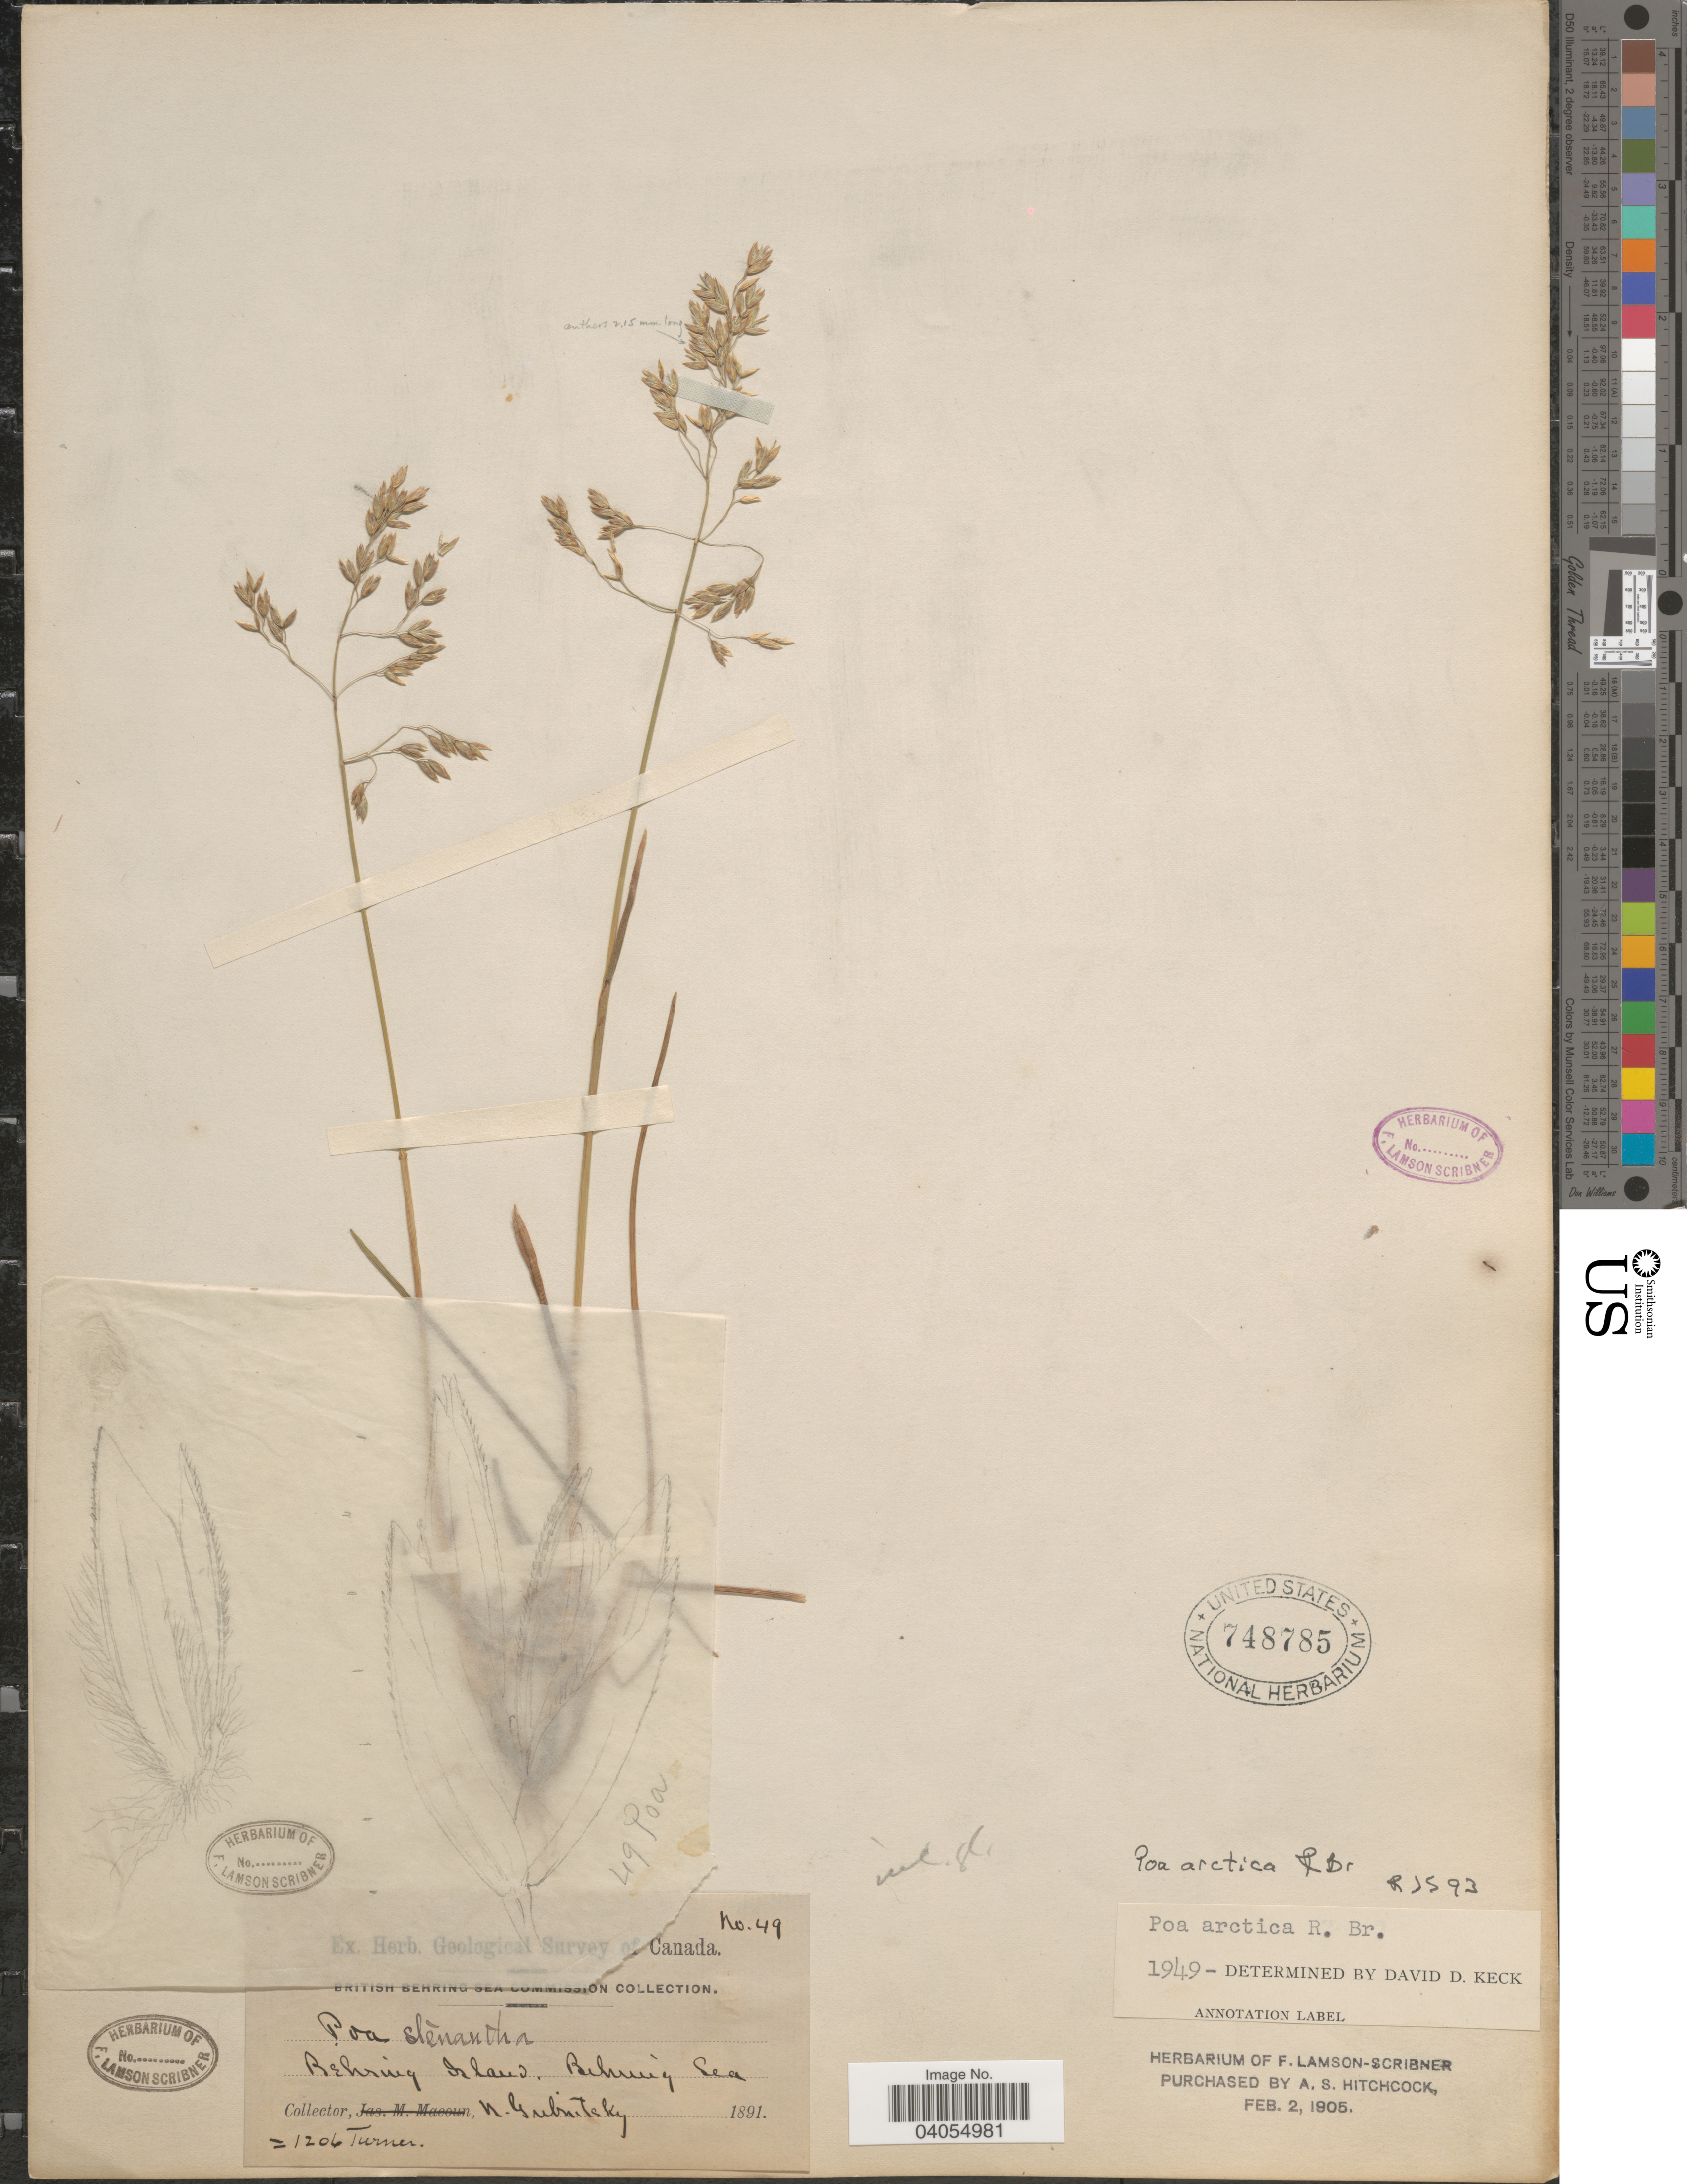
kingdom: Plantae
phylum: Tracheophyta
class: Liliopsida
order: Poales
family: Poaceae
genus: Poa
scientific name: Poa arctica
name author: R. Br.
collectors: N. Gribnitsky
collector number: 49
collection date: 1891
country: Russian Federation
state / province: Kamchatka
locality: Behring Island, Behring Sea.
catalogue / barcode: US 748785